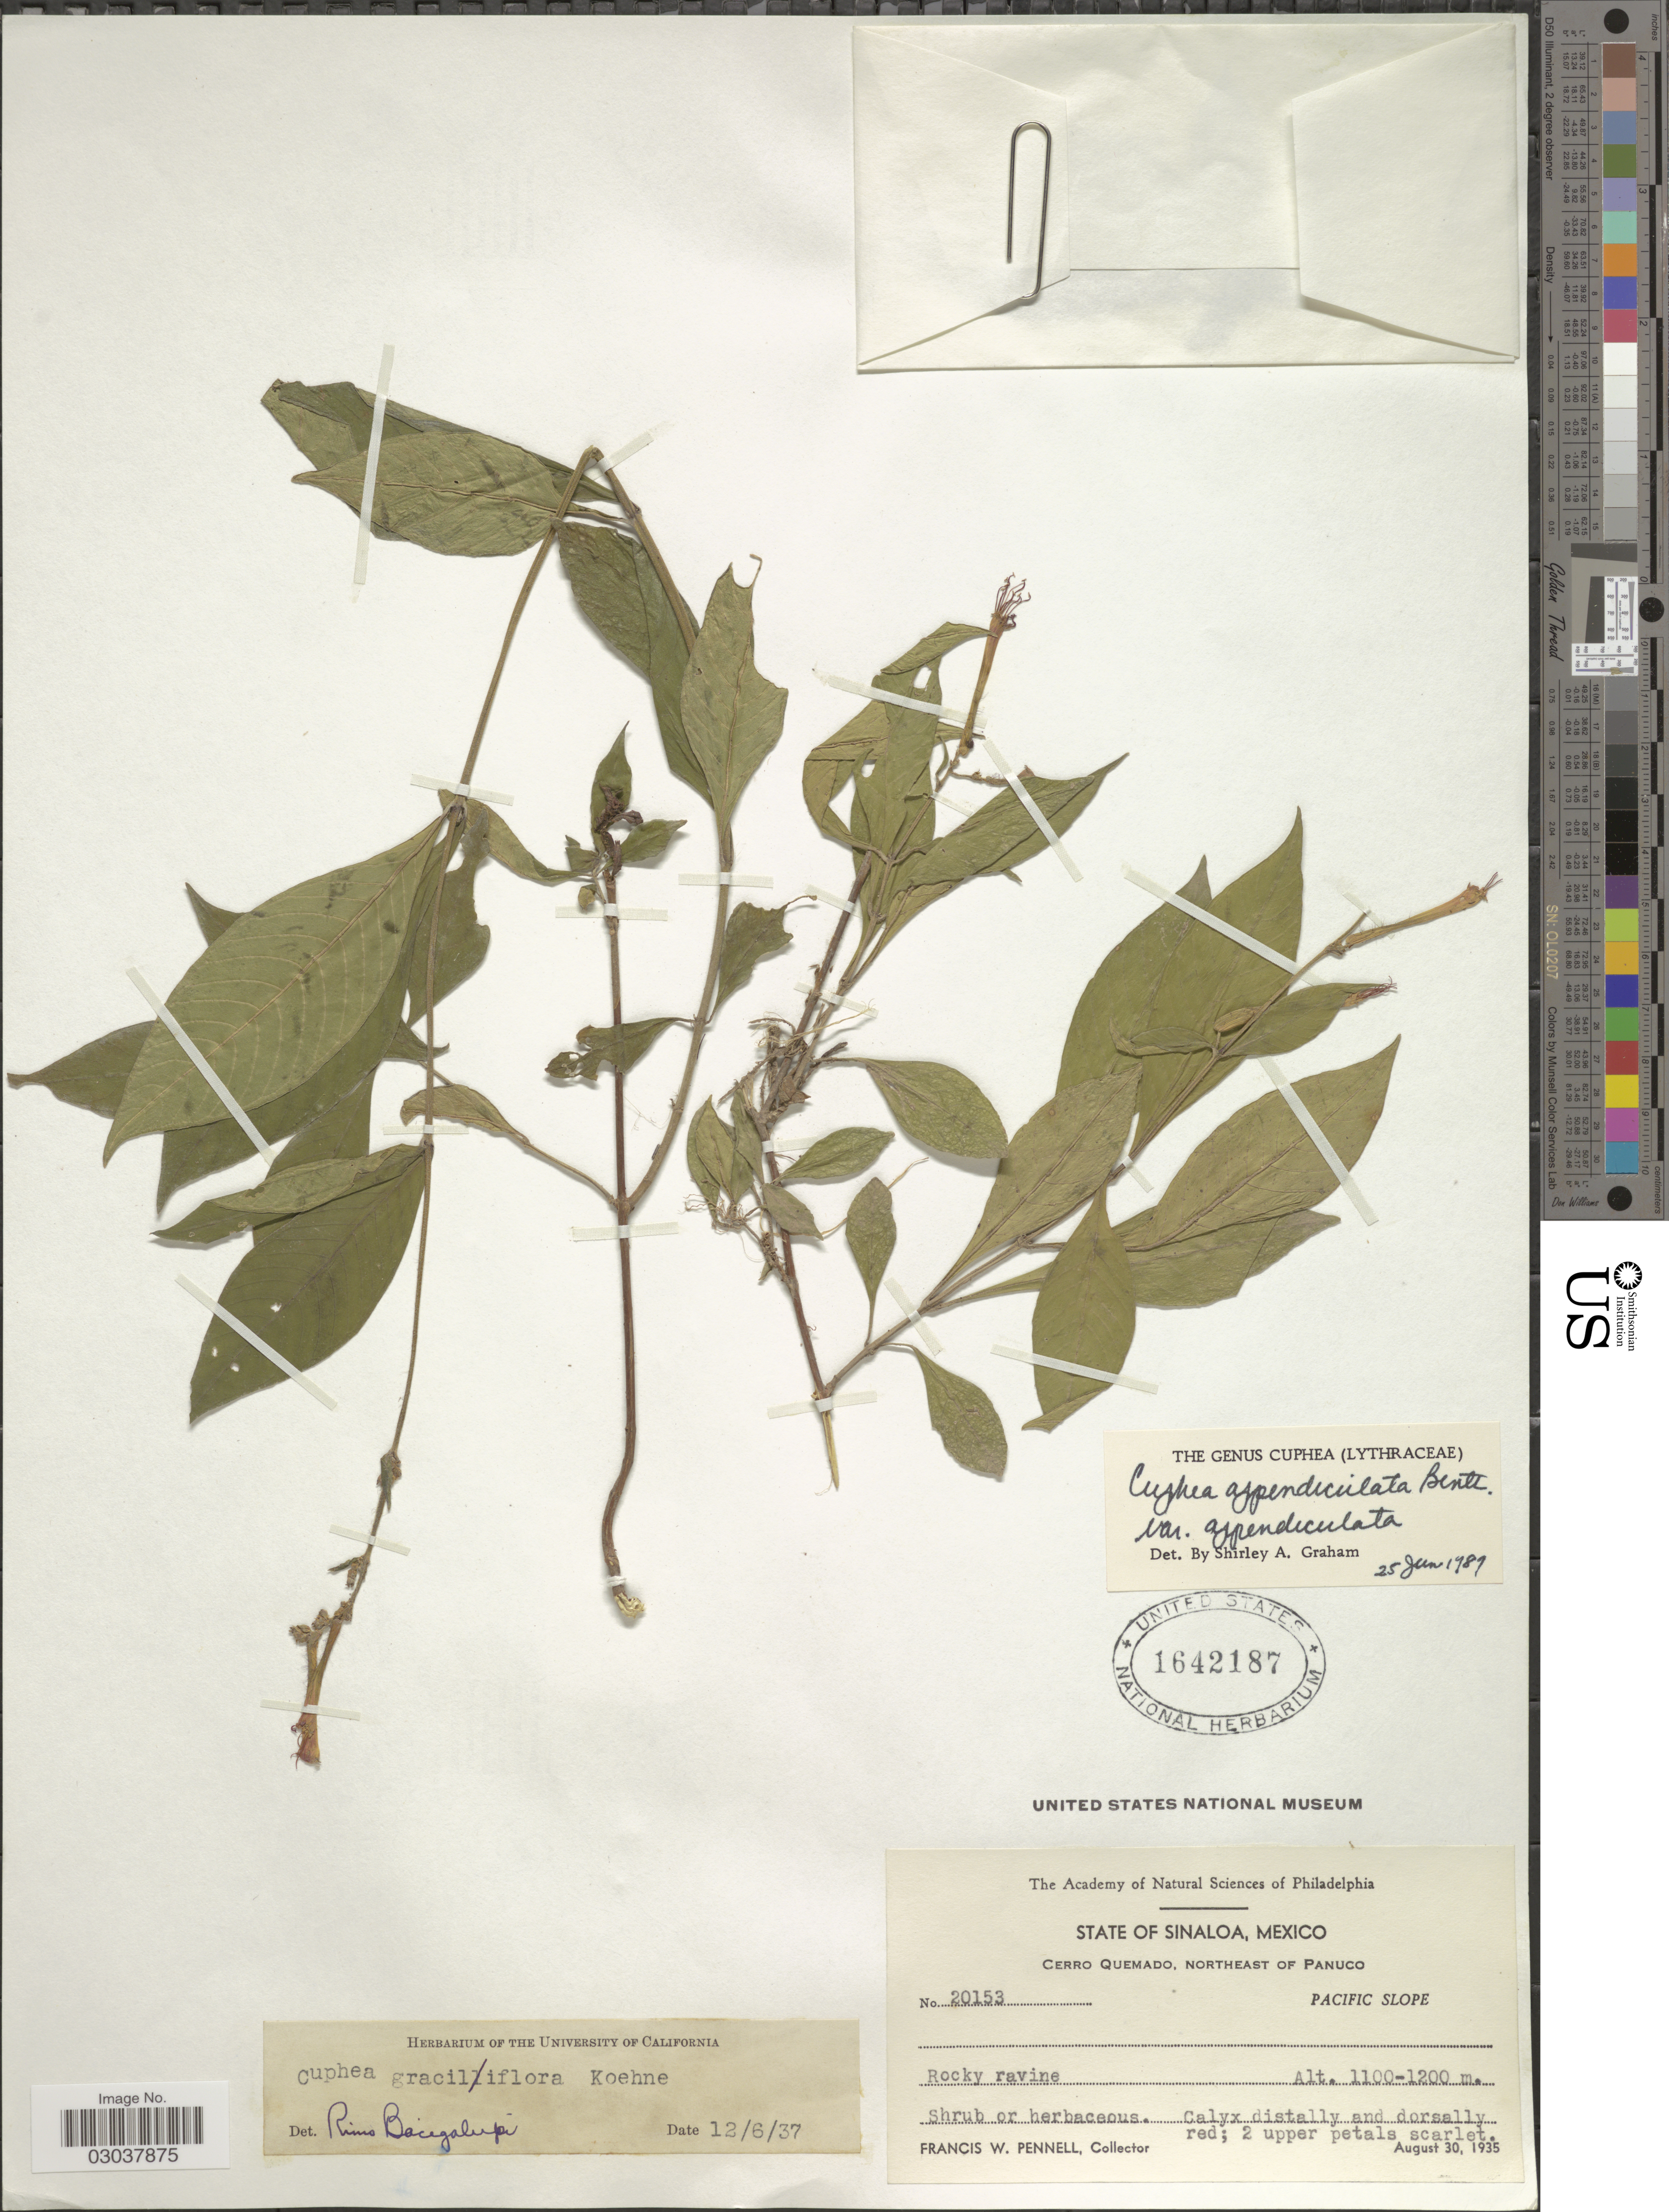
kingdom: Plantae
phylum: Tracheophyta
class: Magnoliopsida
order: Myrtales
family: Lythraceae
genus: Cuphea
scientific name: Cuphea appendiculata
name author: Benth.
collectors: F. W. Pennell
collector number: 20153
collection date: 1935-08-30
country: Mexico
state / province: Sinaloa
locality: Cerro Quemado, northeast of Panuco. Pacific Slope. Rocky ravine.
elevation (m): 1100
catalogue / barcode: US 1642187